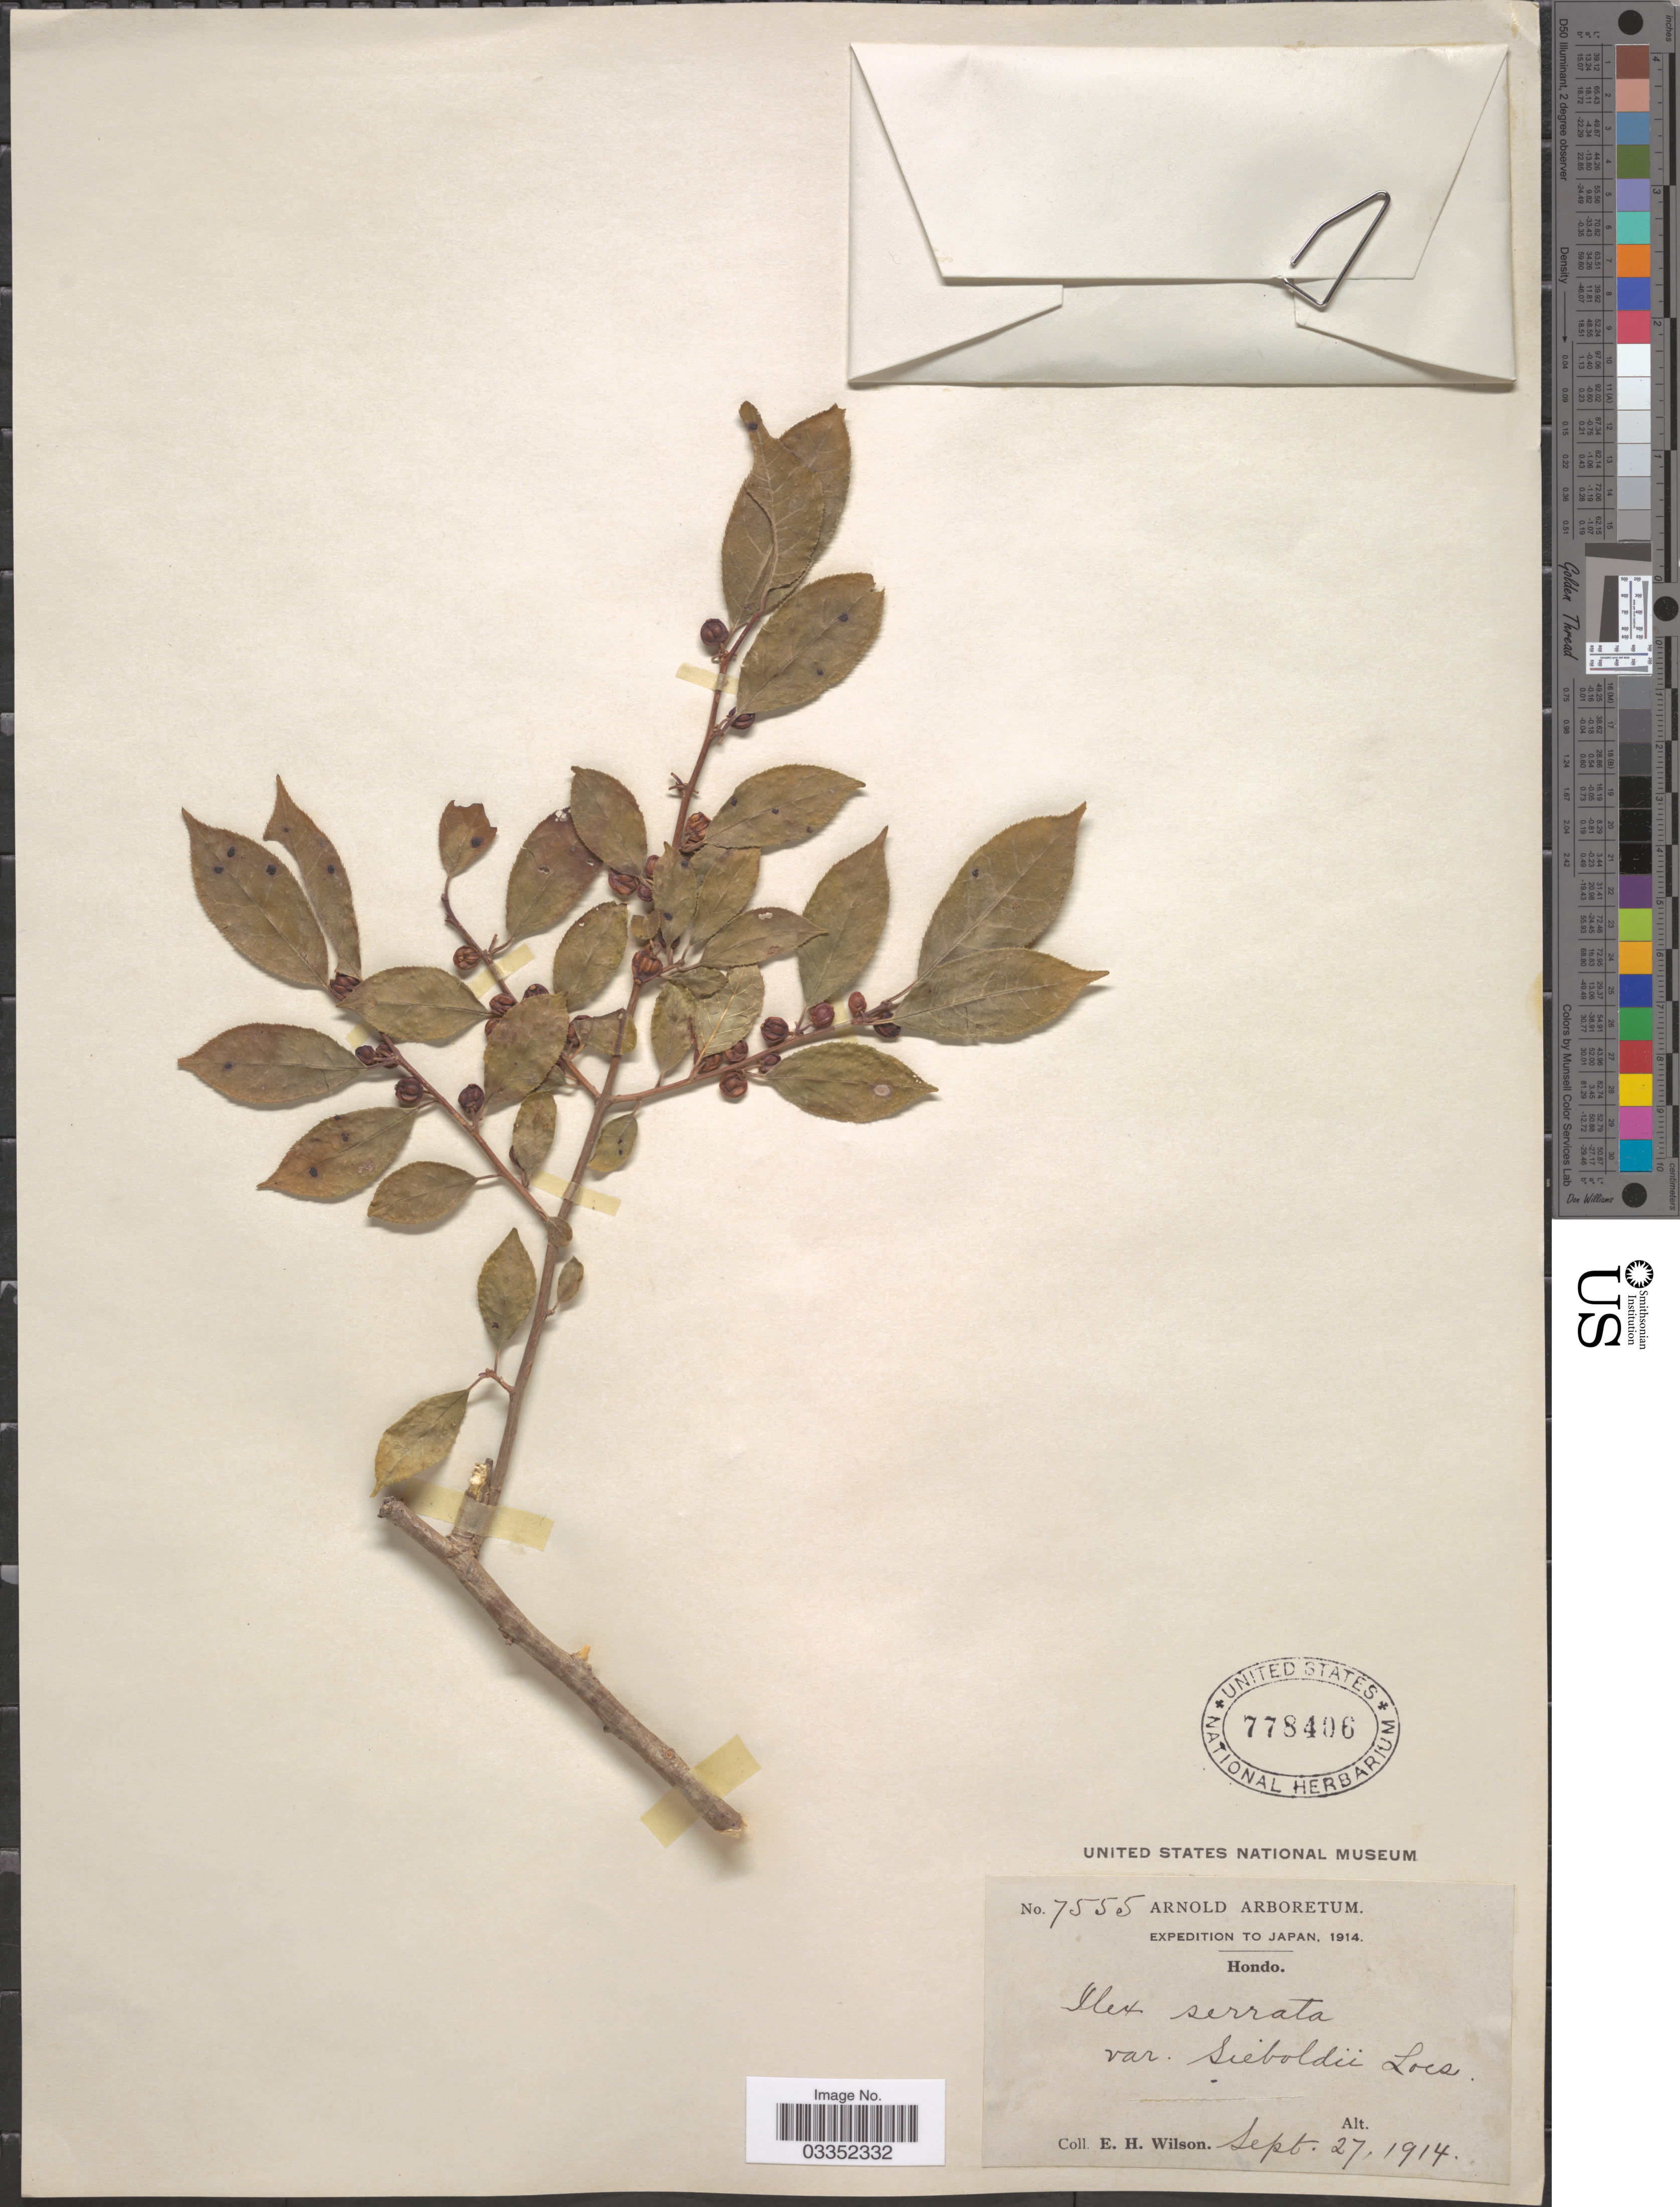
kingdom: Plantae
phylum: Tracheophyta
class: Magnoliopsida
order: Aquifoliales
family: Aquifoliaceae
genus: Ilex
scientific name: Ilex sieboldii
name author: Miq.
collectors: E. Wilson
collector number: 7555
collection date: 1914-09-27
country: Japan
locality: Hondo.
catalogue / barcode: US 778406